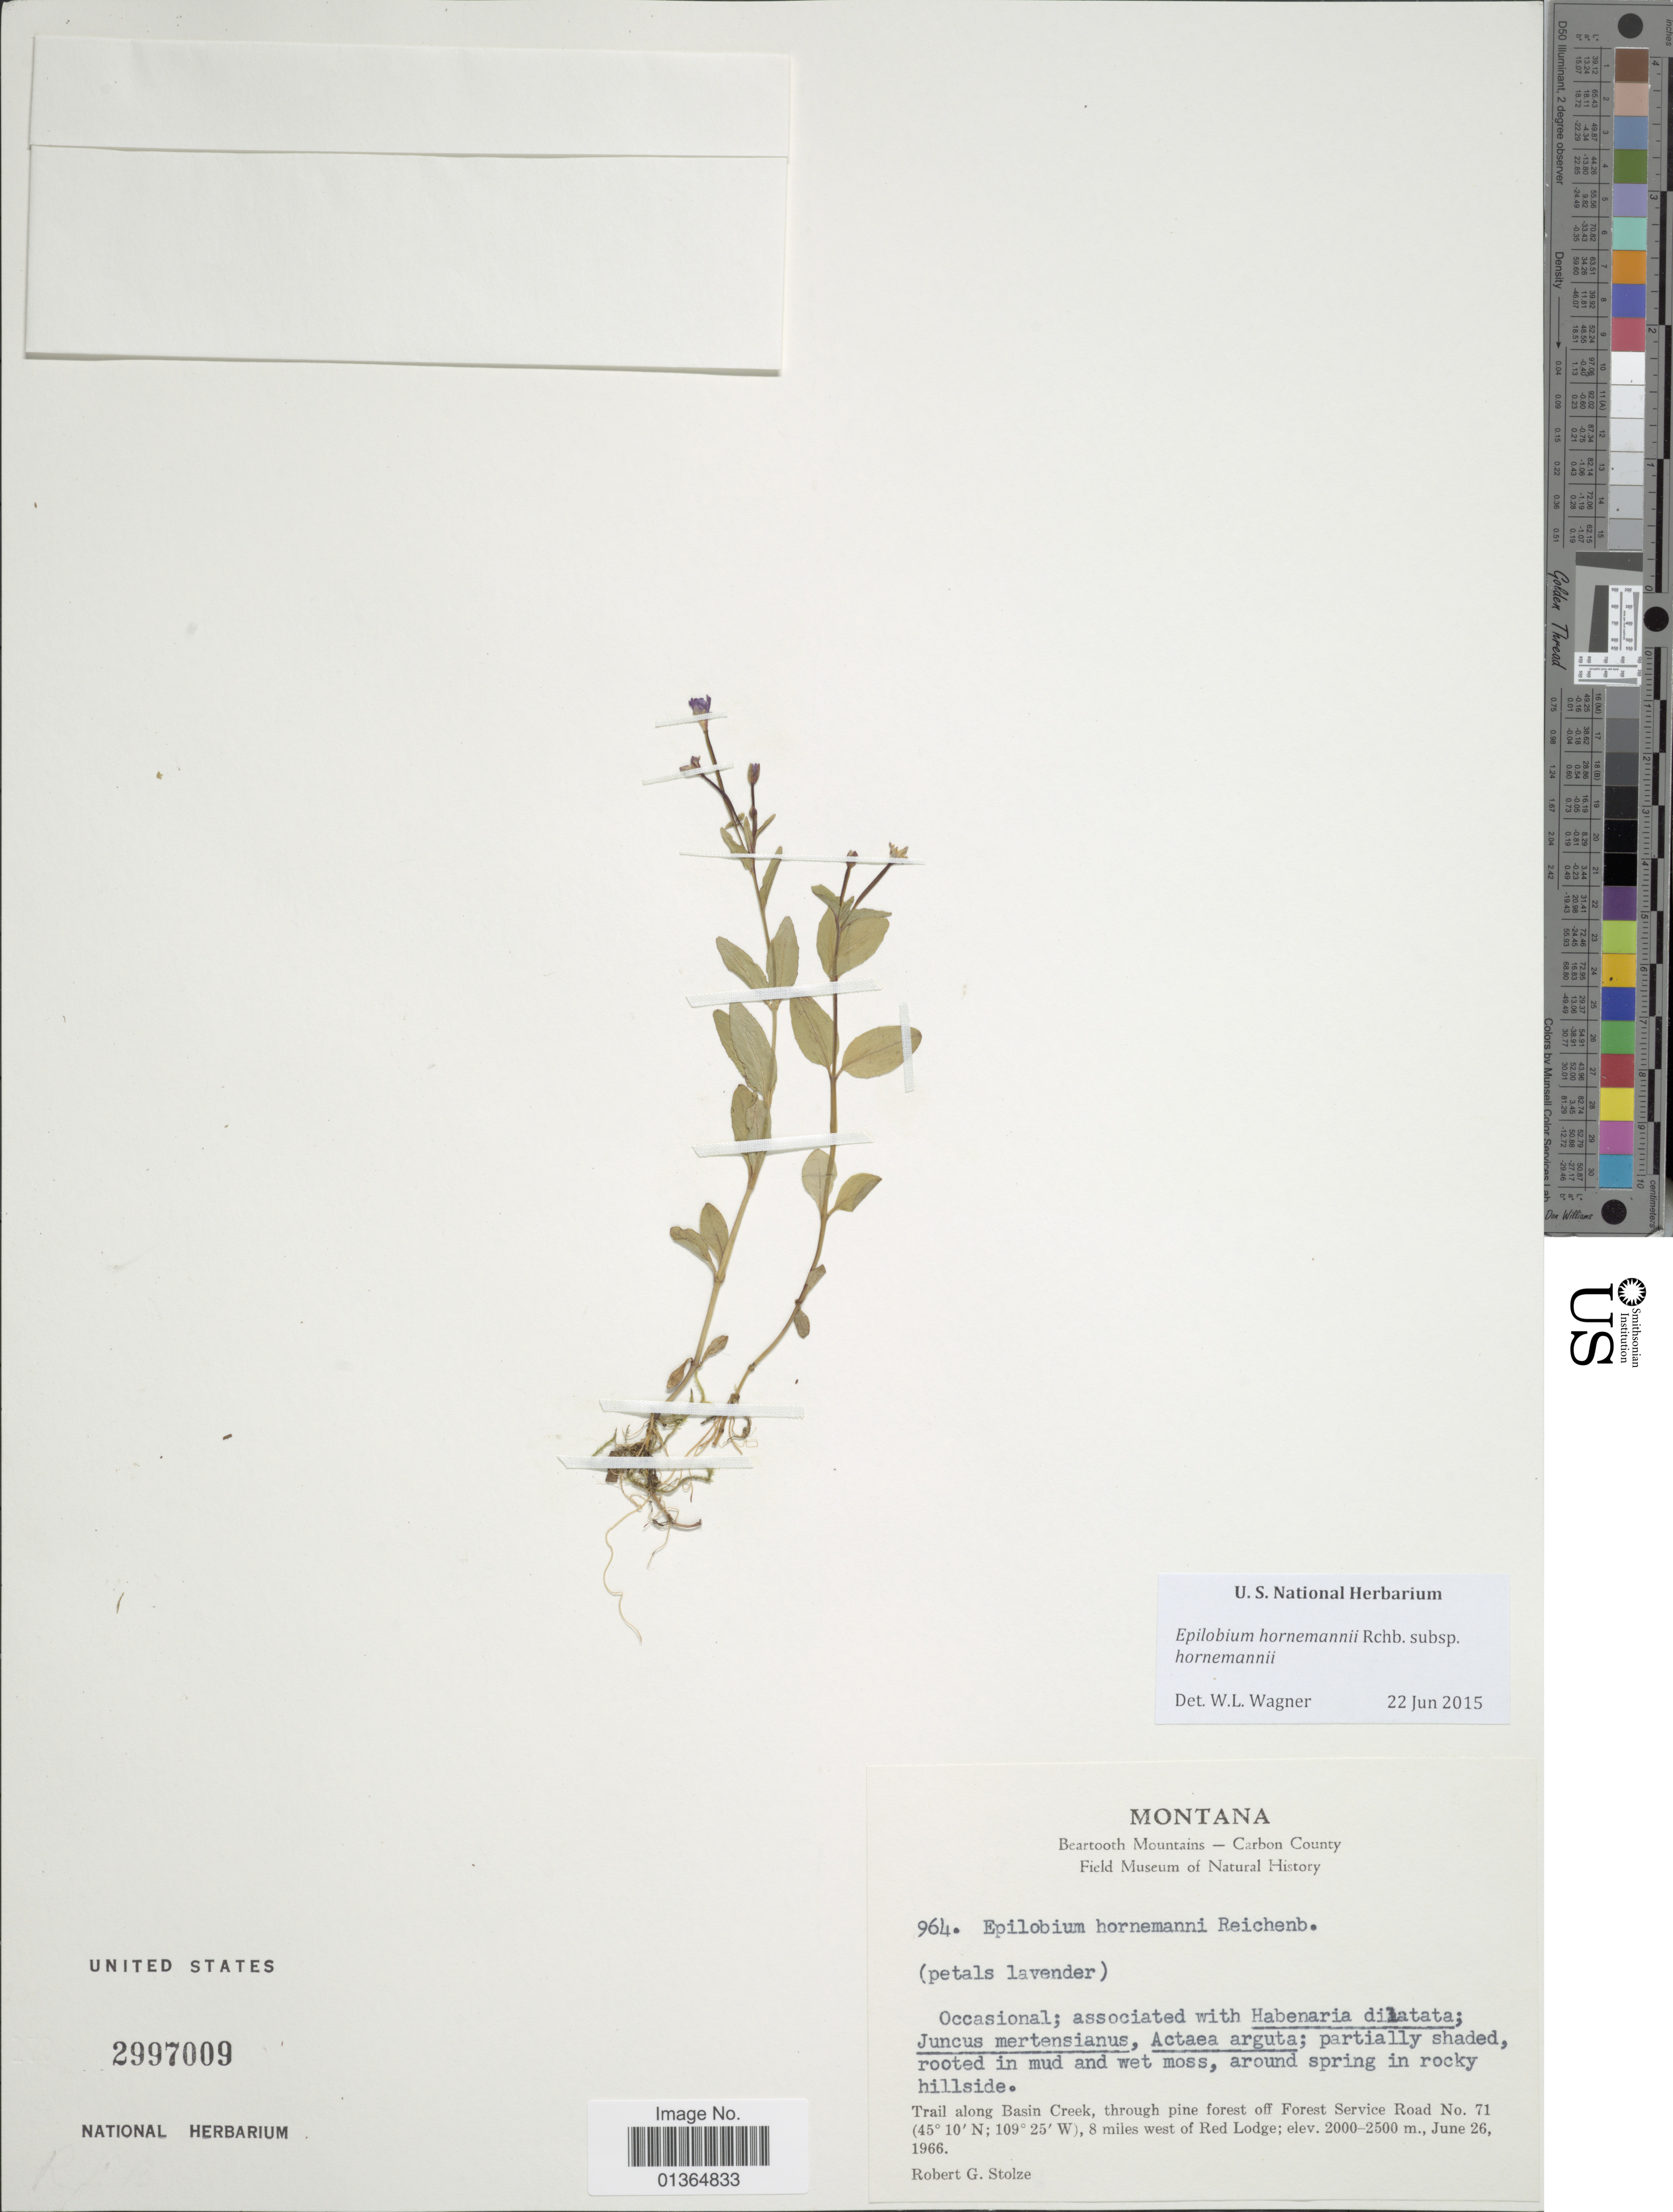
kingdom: Plantae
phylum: Tracheophyta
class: Magnoliopsida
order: Myrtales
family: Onagraceae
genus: Epilobium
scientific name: Epilobium hornemannii subsp. hornemannii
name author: Rchb.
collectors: R. G. Stolze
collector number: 964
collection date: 1966-06-26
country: United States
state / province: Montana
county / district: Carbon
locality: Beartooth Mountains. Trail along Basin Creek, through pine forest off Forest Service Road No. 71, 8 miles west of Red Lodge.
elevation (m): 2000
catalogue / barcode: US 2997009